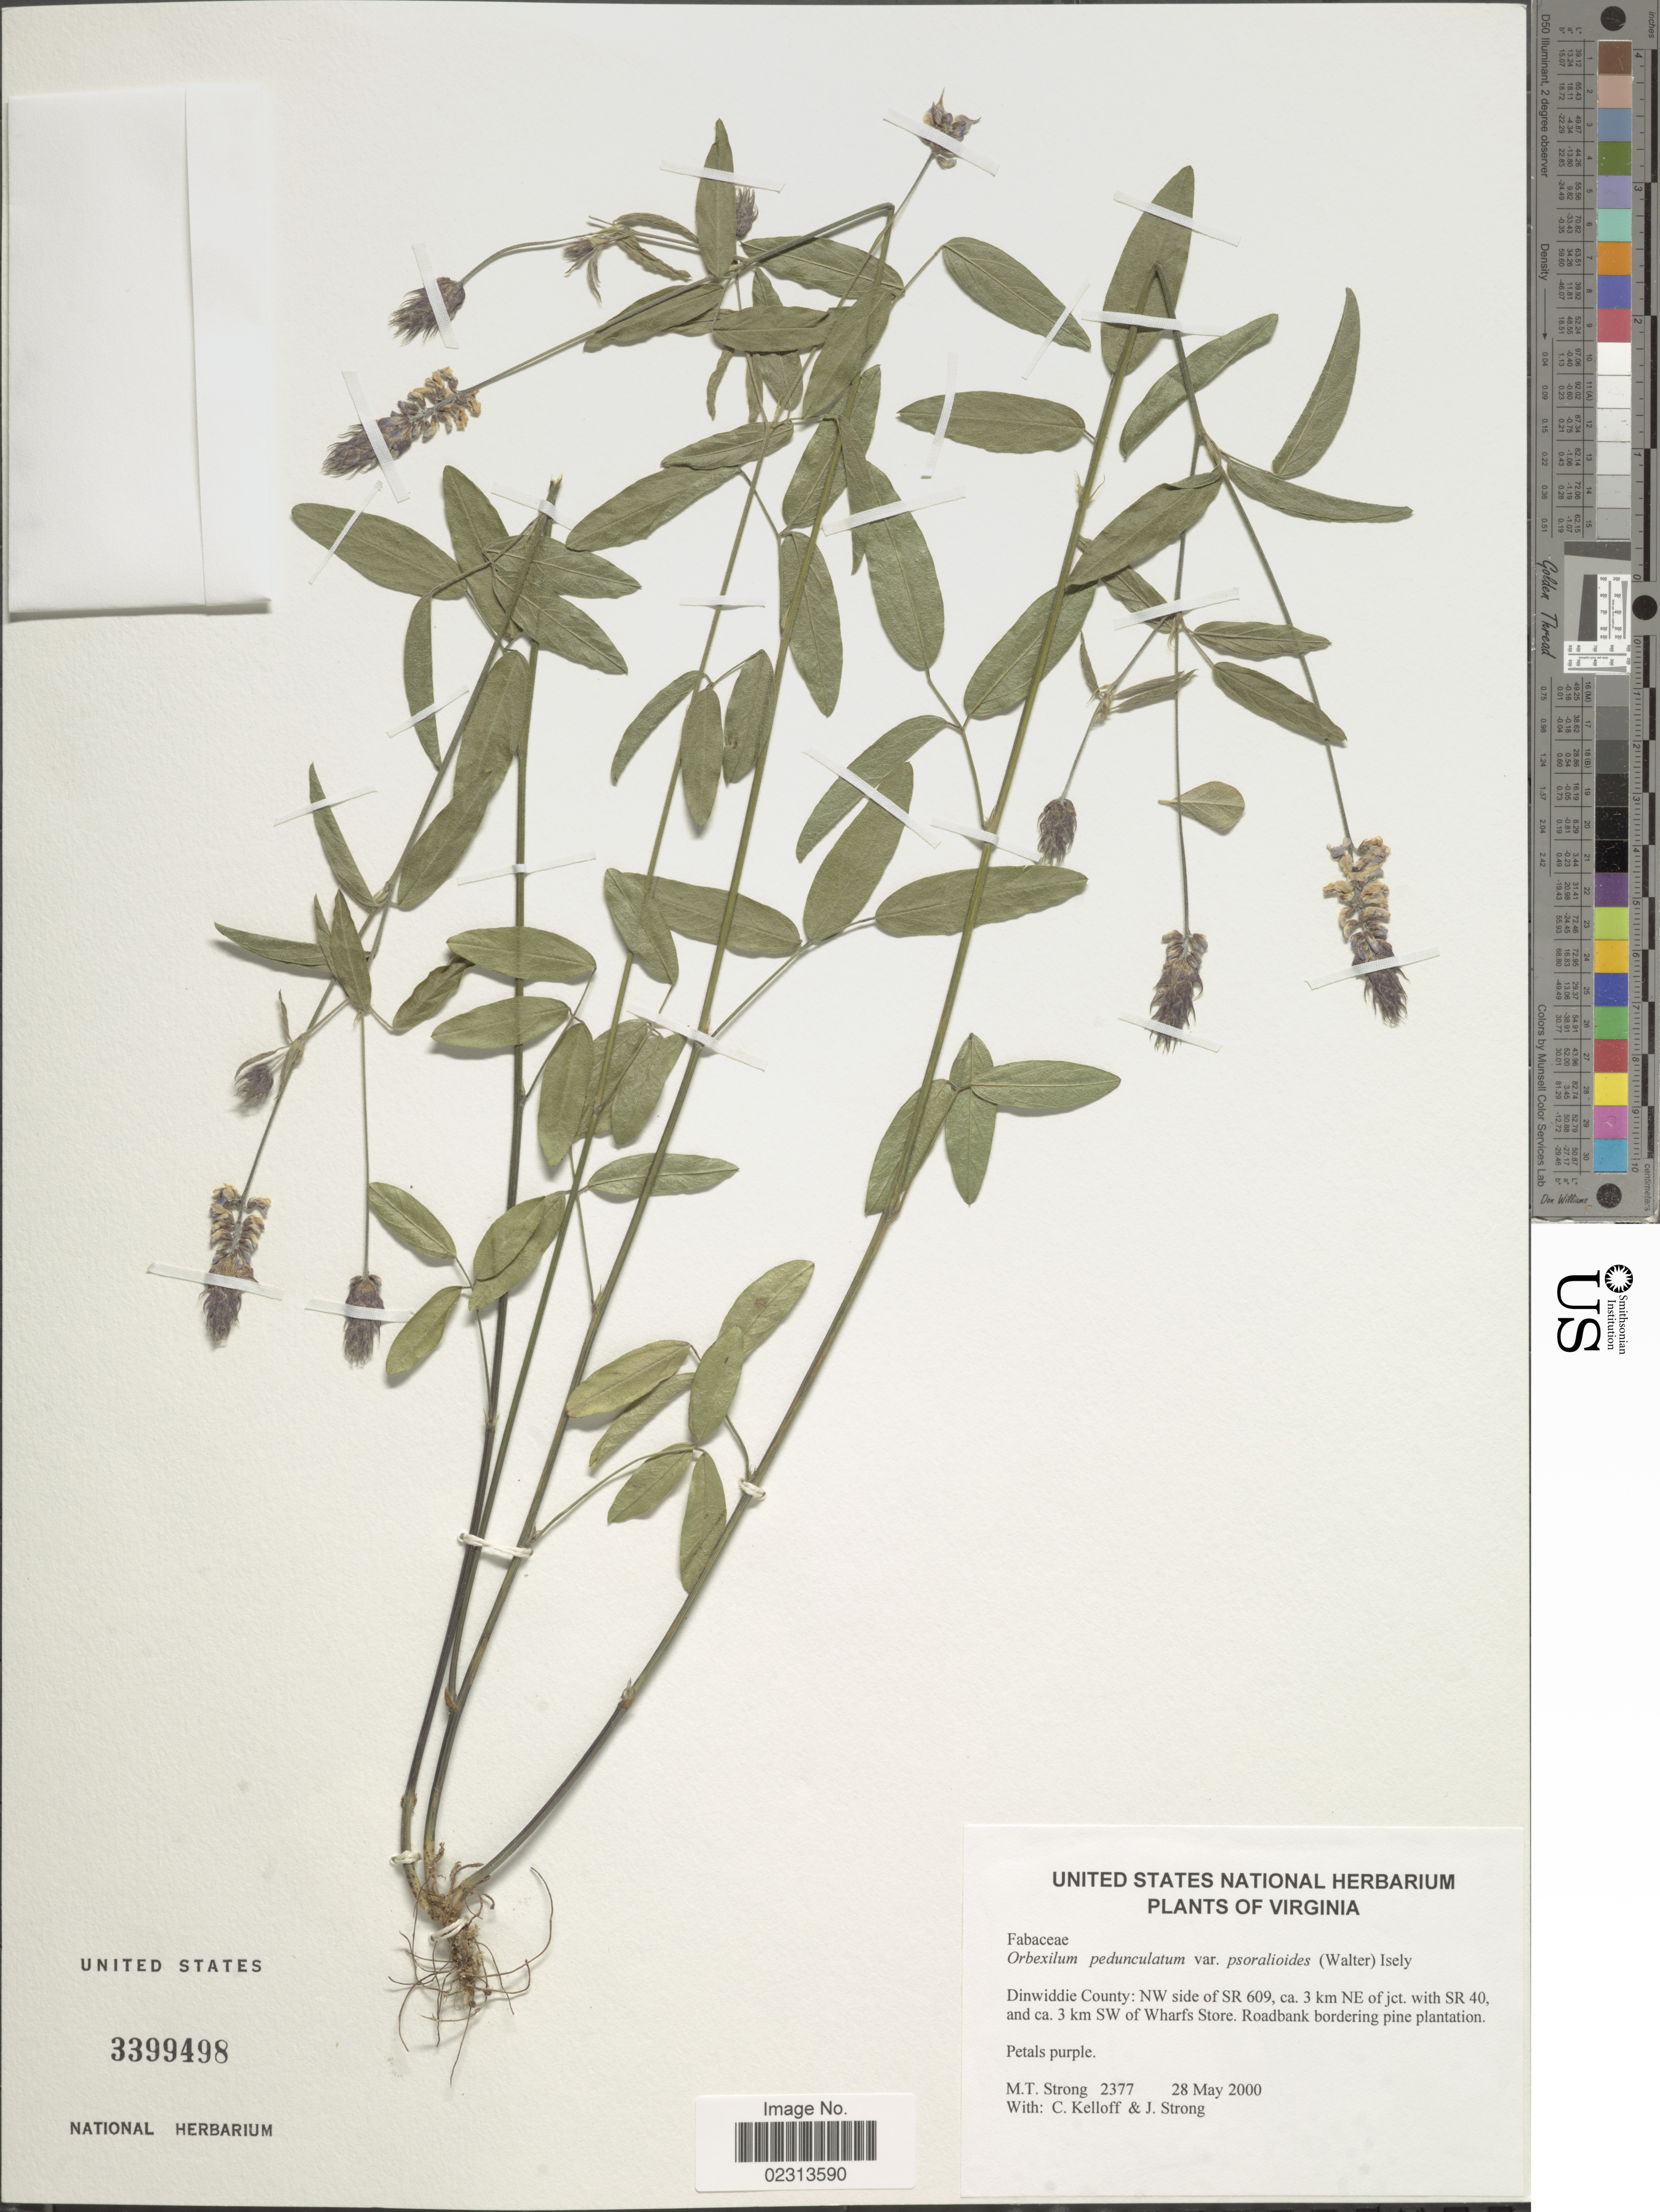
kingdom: Plantae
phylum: Tracheophyta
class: Magnoliopsida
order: Fabales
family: Fabaceae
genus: Orbexilum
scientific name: Orbexilum pedunculatum var. gracile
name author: (Torr. & A. Gray) J.W. Grimes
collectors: M. T. Strong, C. L. Kelloff & J. Strong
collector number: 2377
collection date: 2000-05-28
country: United States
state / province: Virginia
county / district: Dinwiddie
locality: Dinwiddie County: NW side of SR 609, ca. 3 km NE of jct. with SR 40, and ca. 3 km SW of Wharfs Store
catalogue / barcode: US 3399498